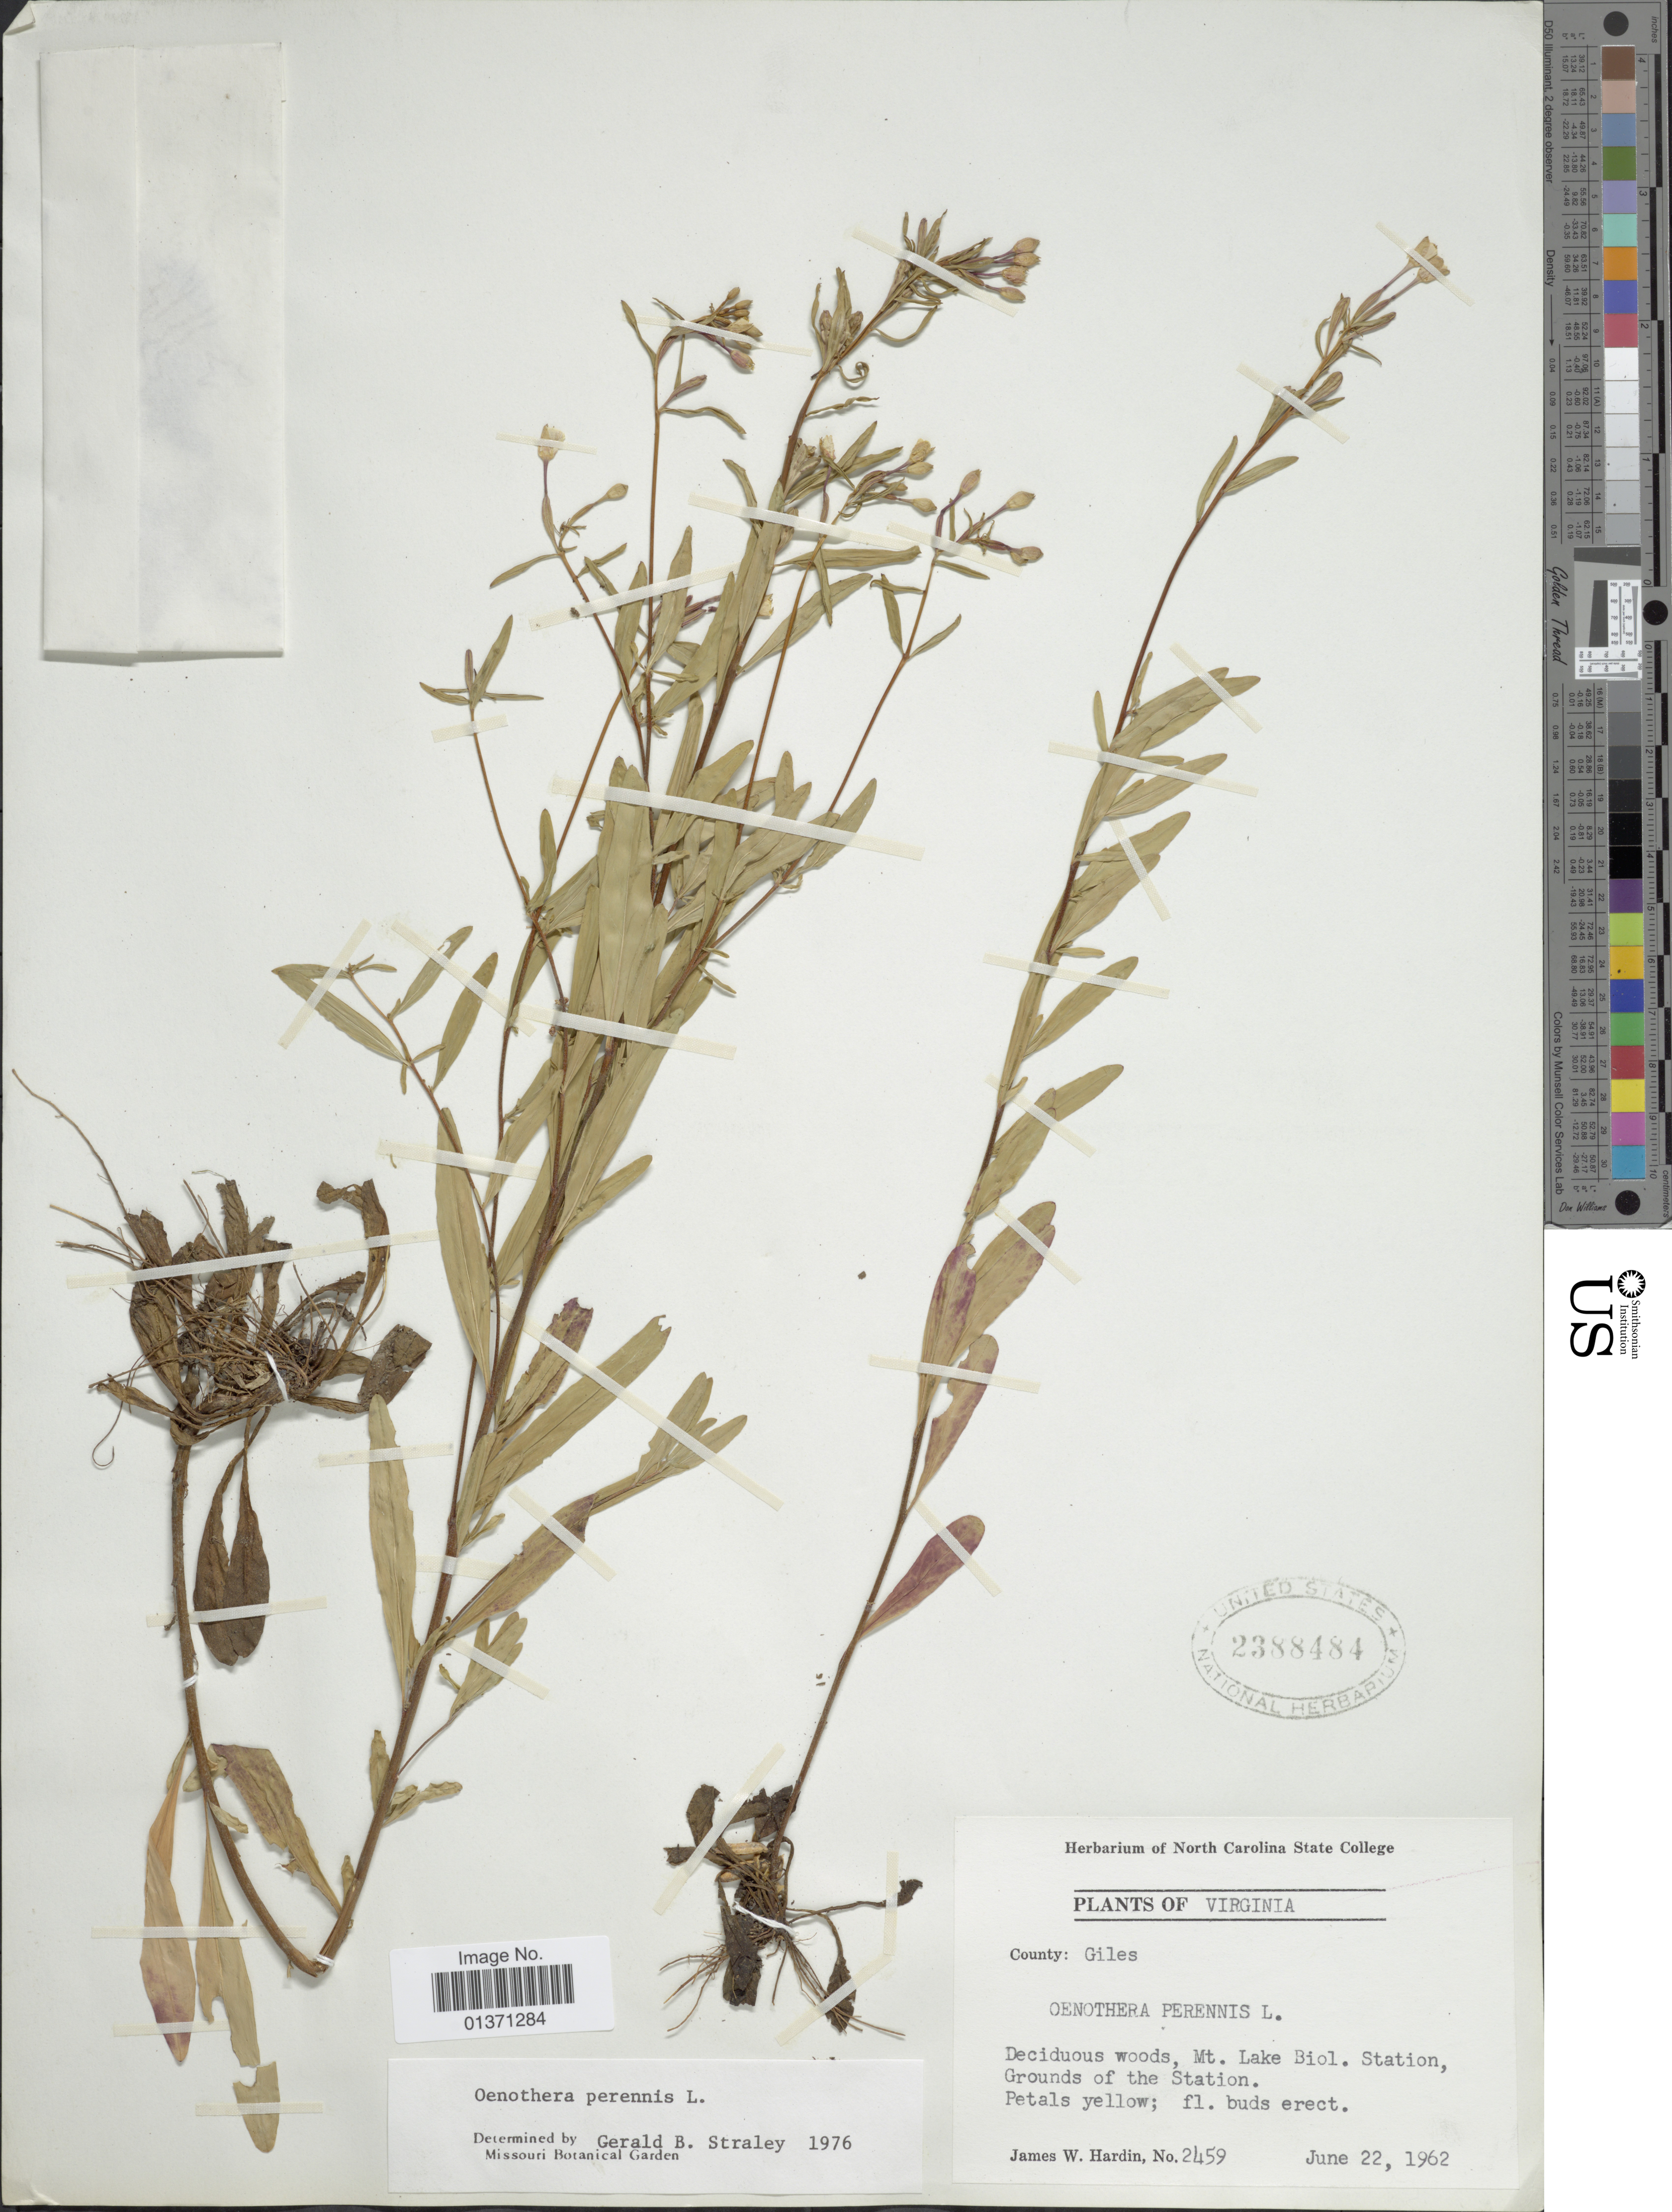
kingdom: Plantae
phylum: Tracheophyta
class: Magnoliopsida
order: Myrtales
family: Onagraceae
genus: Oenothera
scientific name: Oenothera perennis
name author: L.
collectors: J. W. Hardin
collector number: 2459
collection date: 1962-06-22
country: United States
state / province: Virginia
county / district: Giles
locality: Deciduous woods, Mt. Lake Biol. Station, Grounds of the Station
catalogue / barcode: US 2388484